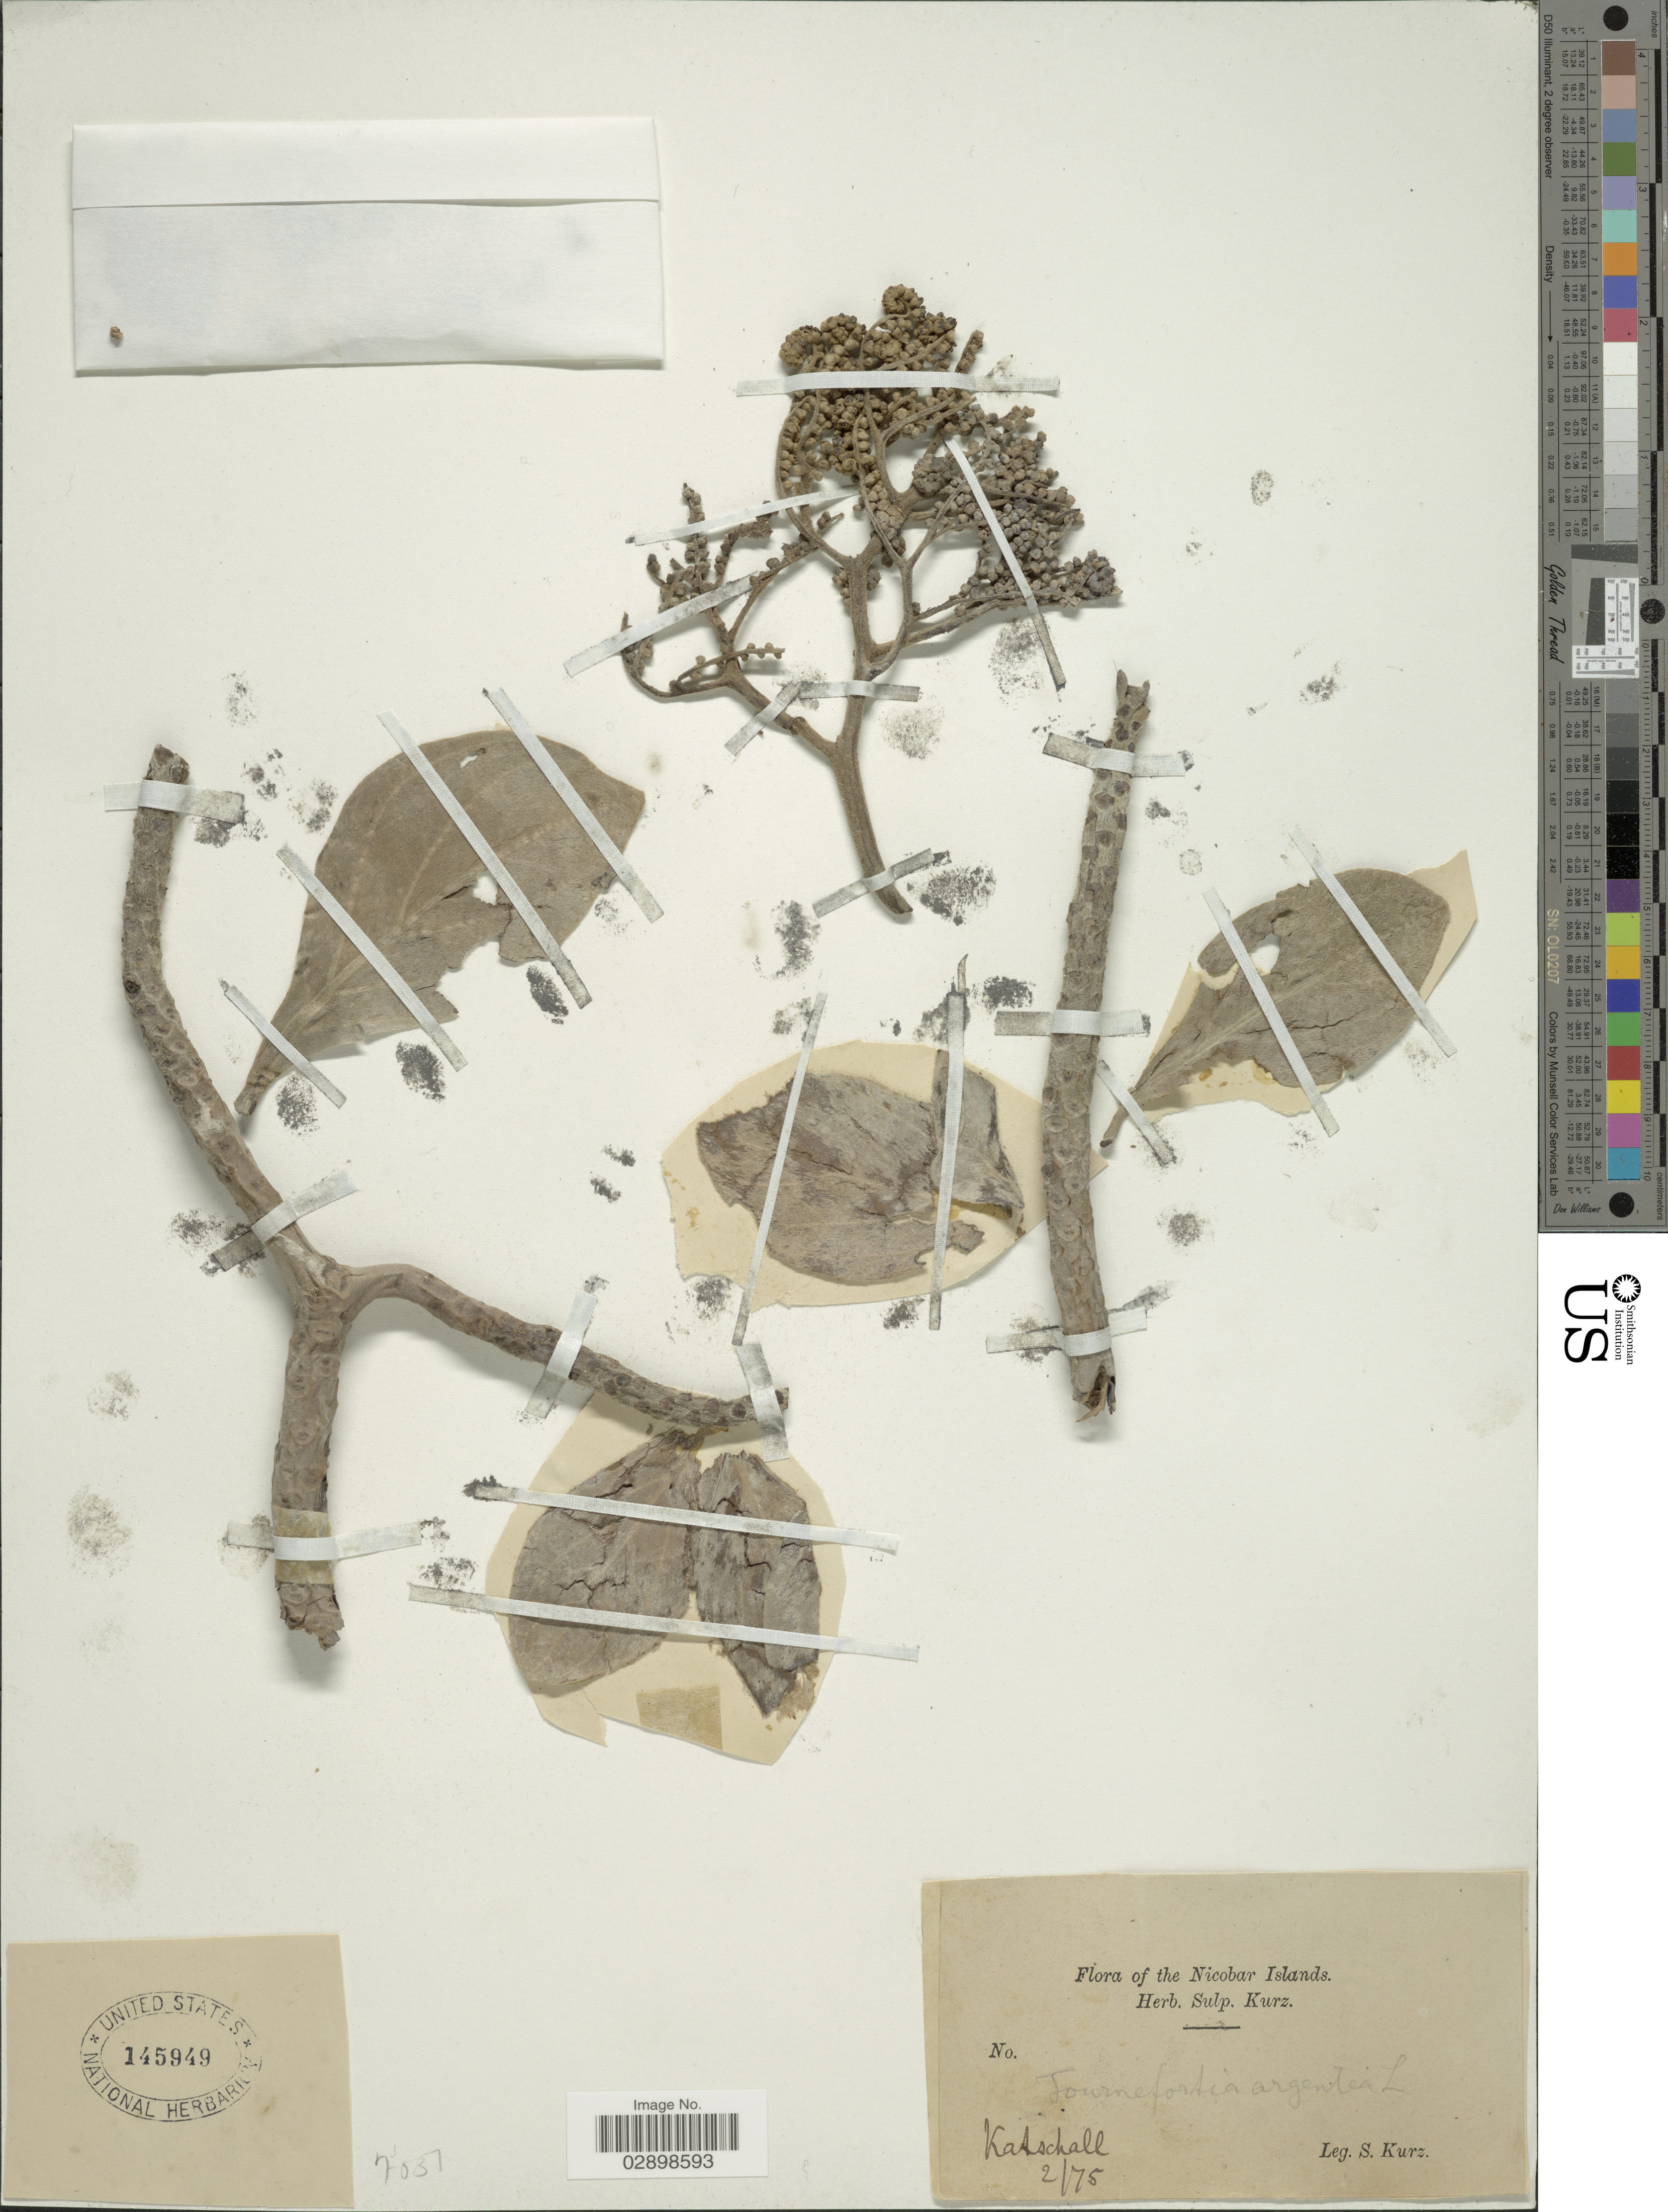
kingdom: Plantae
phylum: Tracheophyta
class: Magnoliopsida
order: Boraginales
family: Heliotropiaceae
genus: Tournefortia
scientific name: Tournefortia argentea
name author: L. f.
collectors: S. Kurz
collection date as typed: Transcribed d/m/y: /2/75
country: India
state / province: Andaman and Nicobar Islands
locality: Nicobar Islands. Katschall.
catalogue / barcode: US 145949